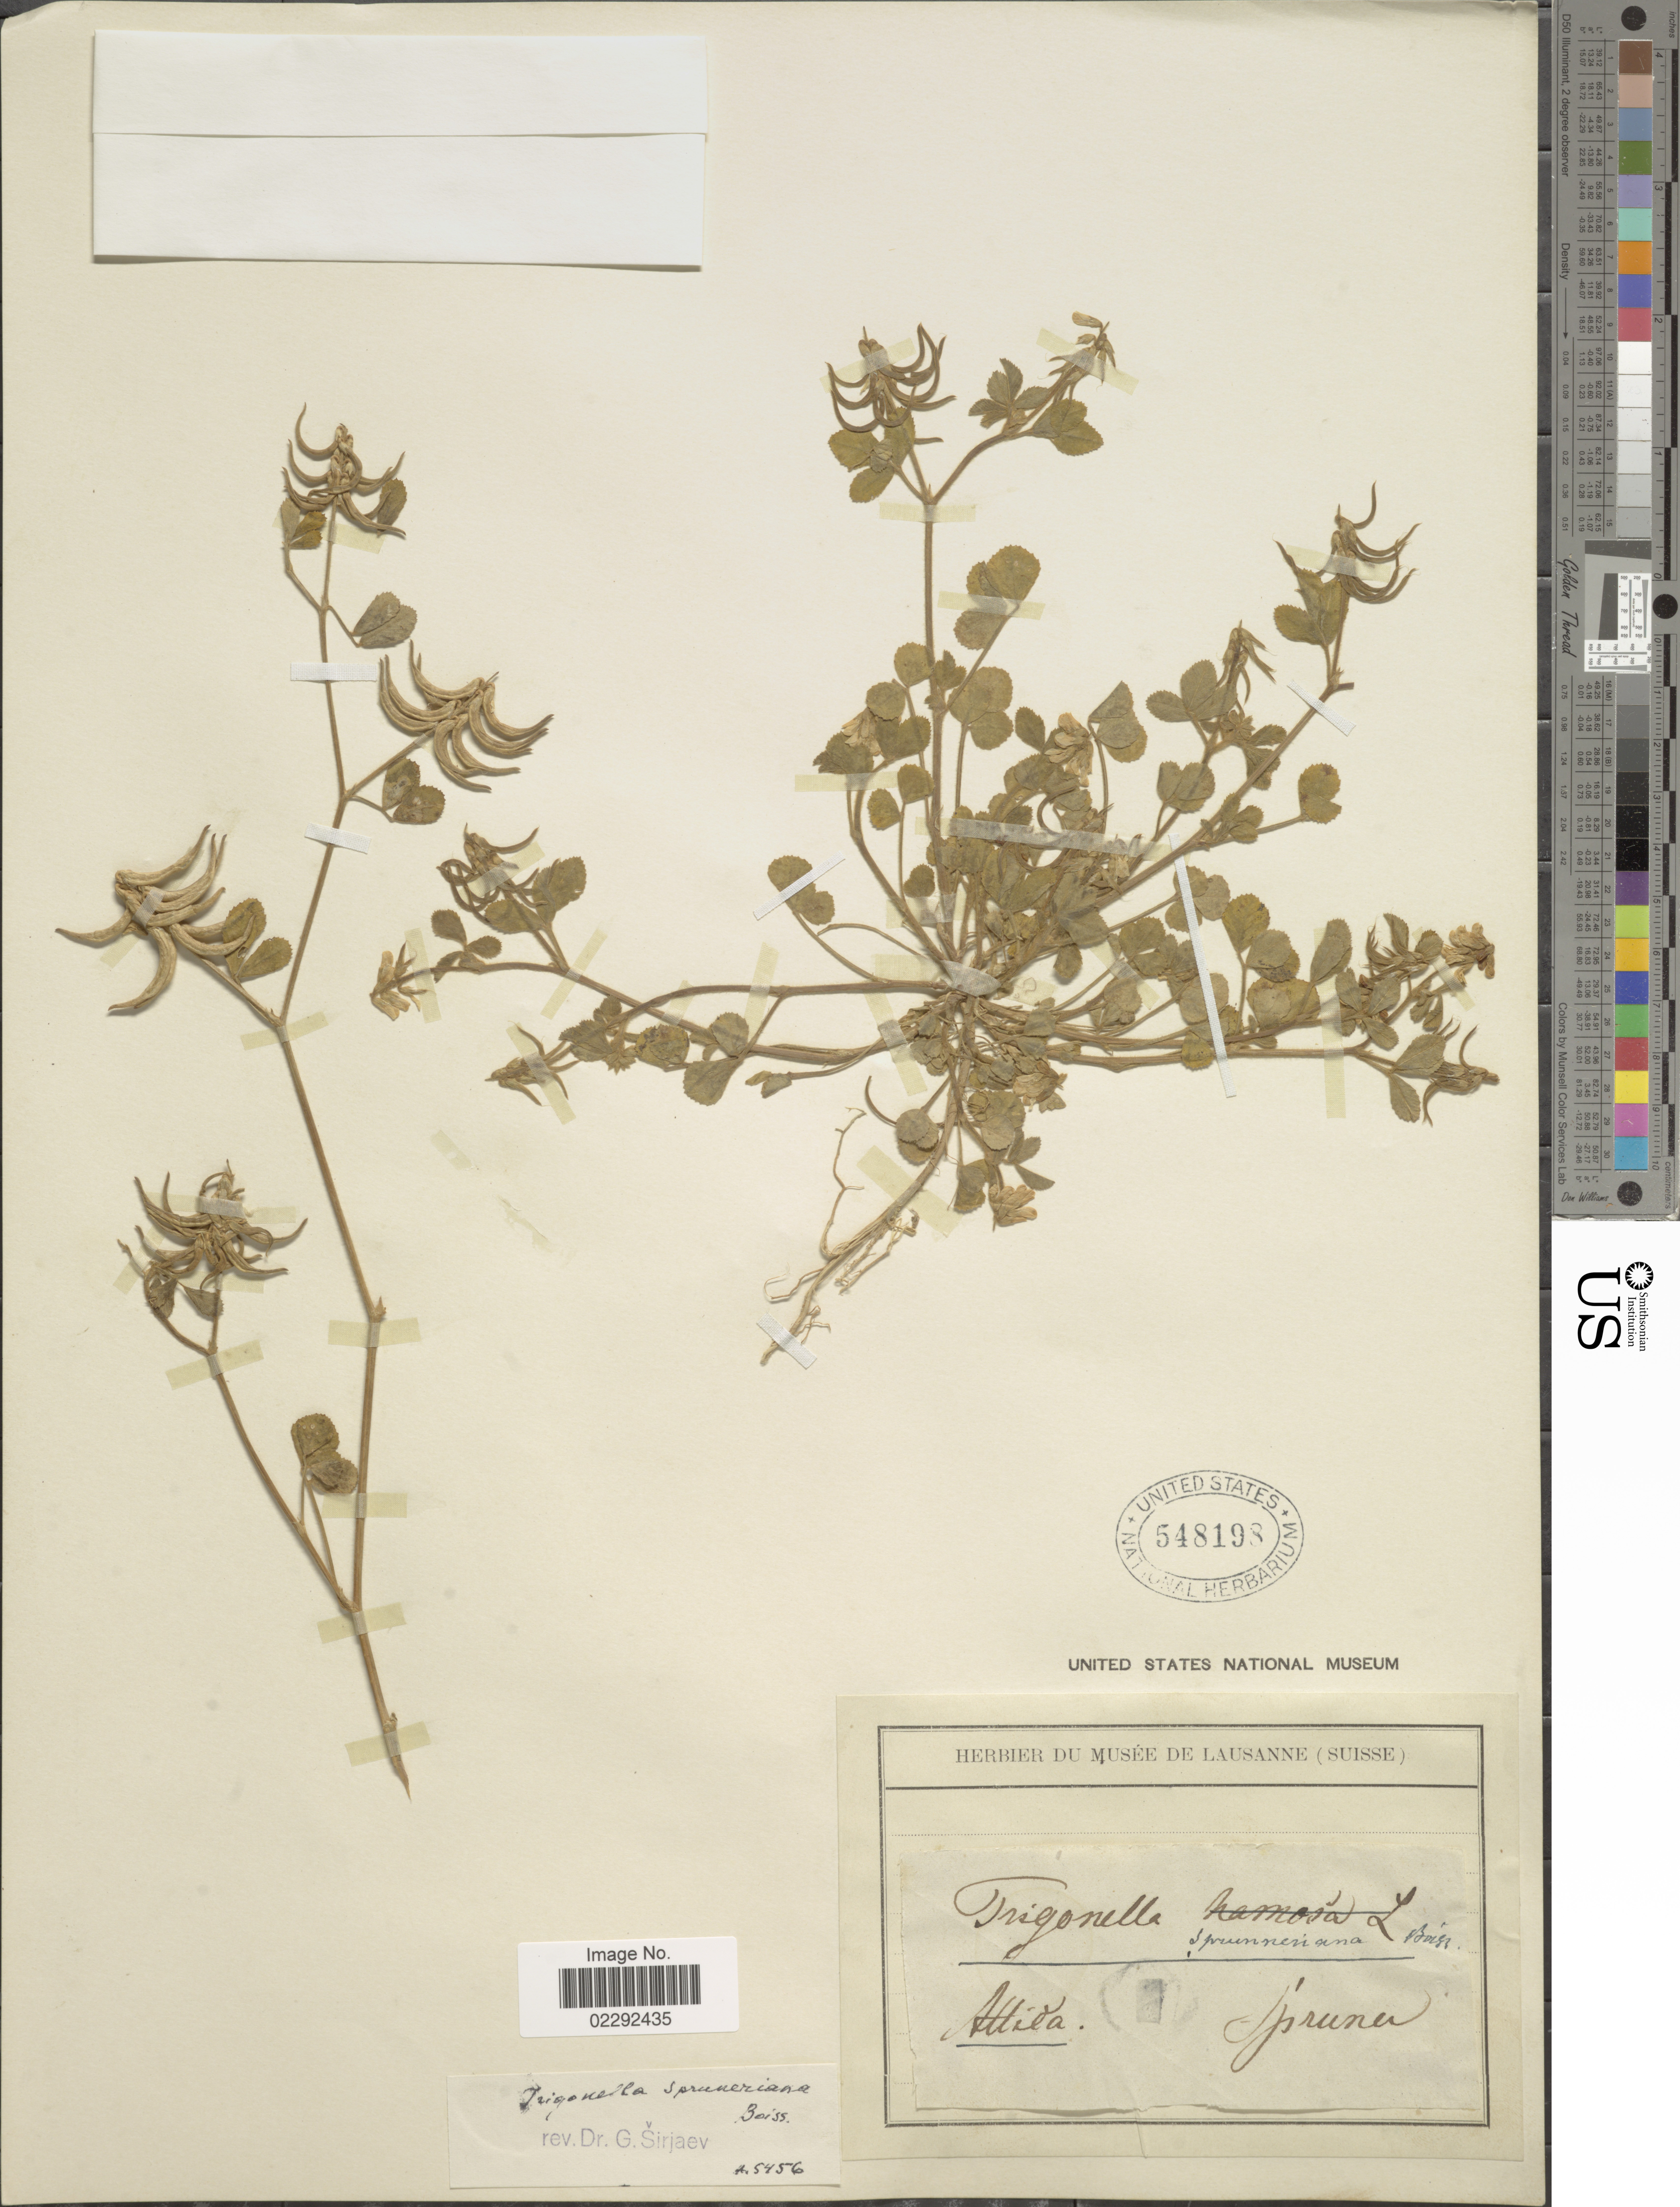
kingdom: Plantae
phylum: Tracheophyta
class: Magnoliopsida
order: Fabales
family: Fabaceae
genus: Trigonella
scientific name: Trigonella spruneriana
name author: Boiss.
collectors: Spruner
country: Greece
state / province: Attica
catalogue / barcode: US 548198